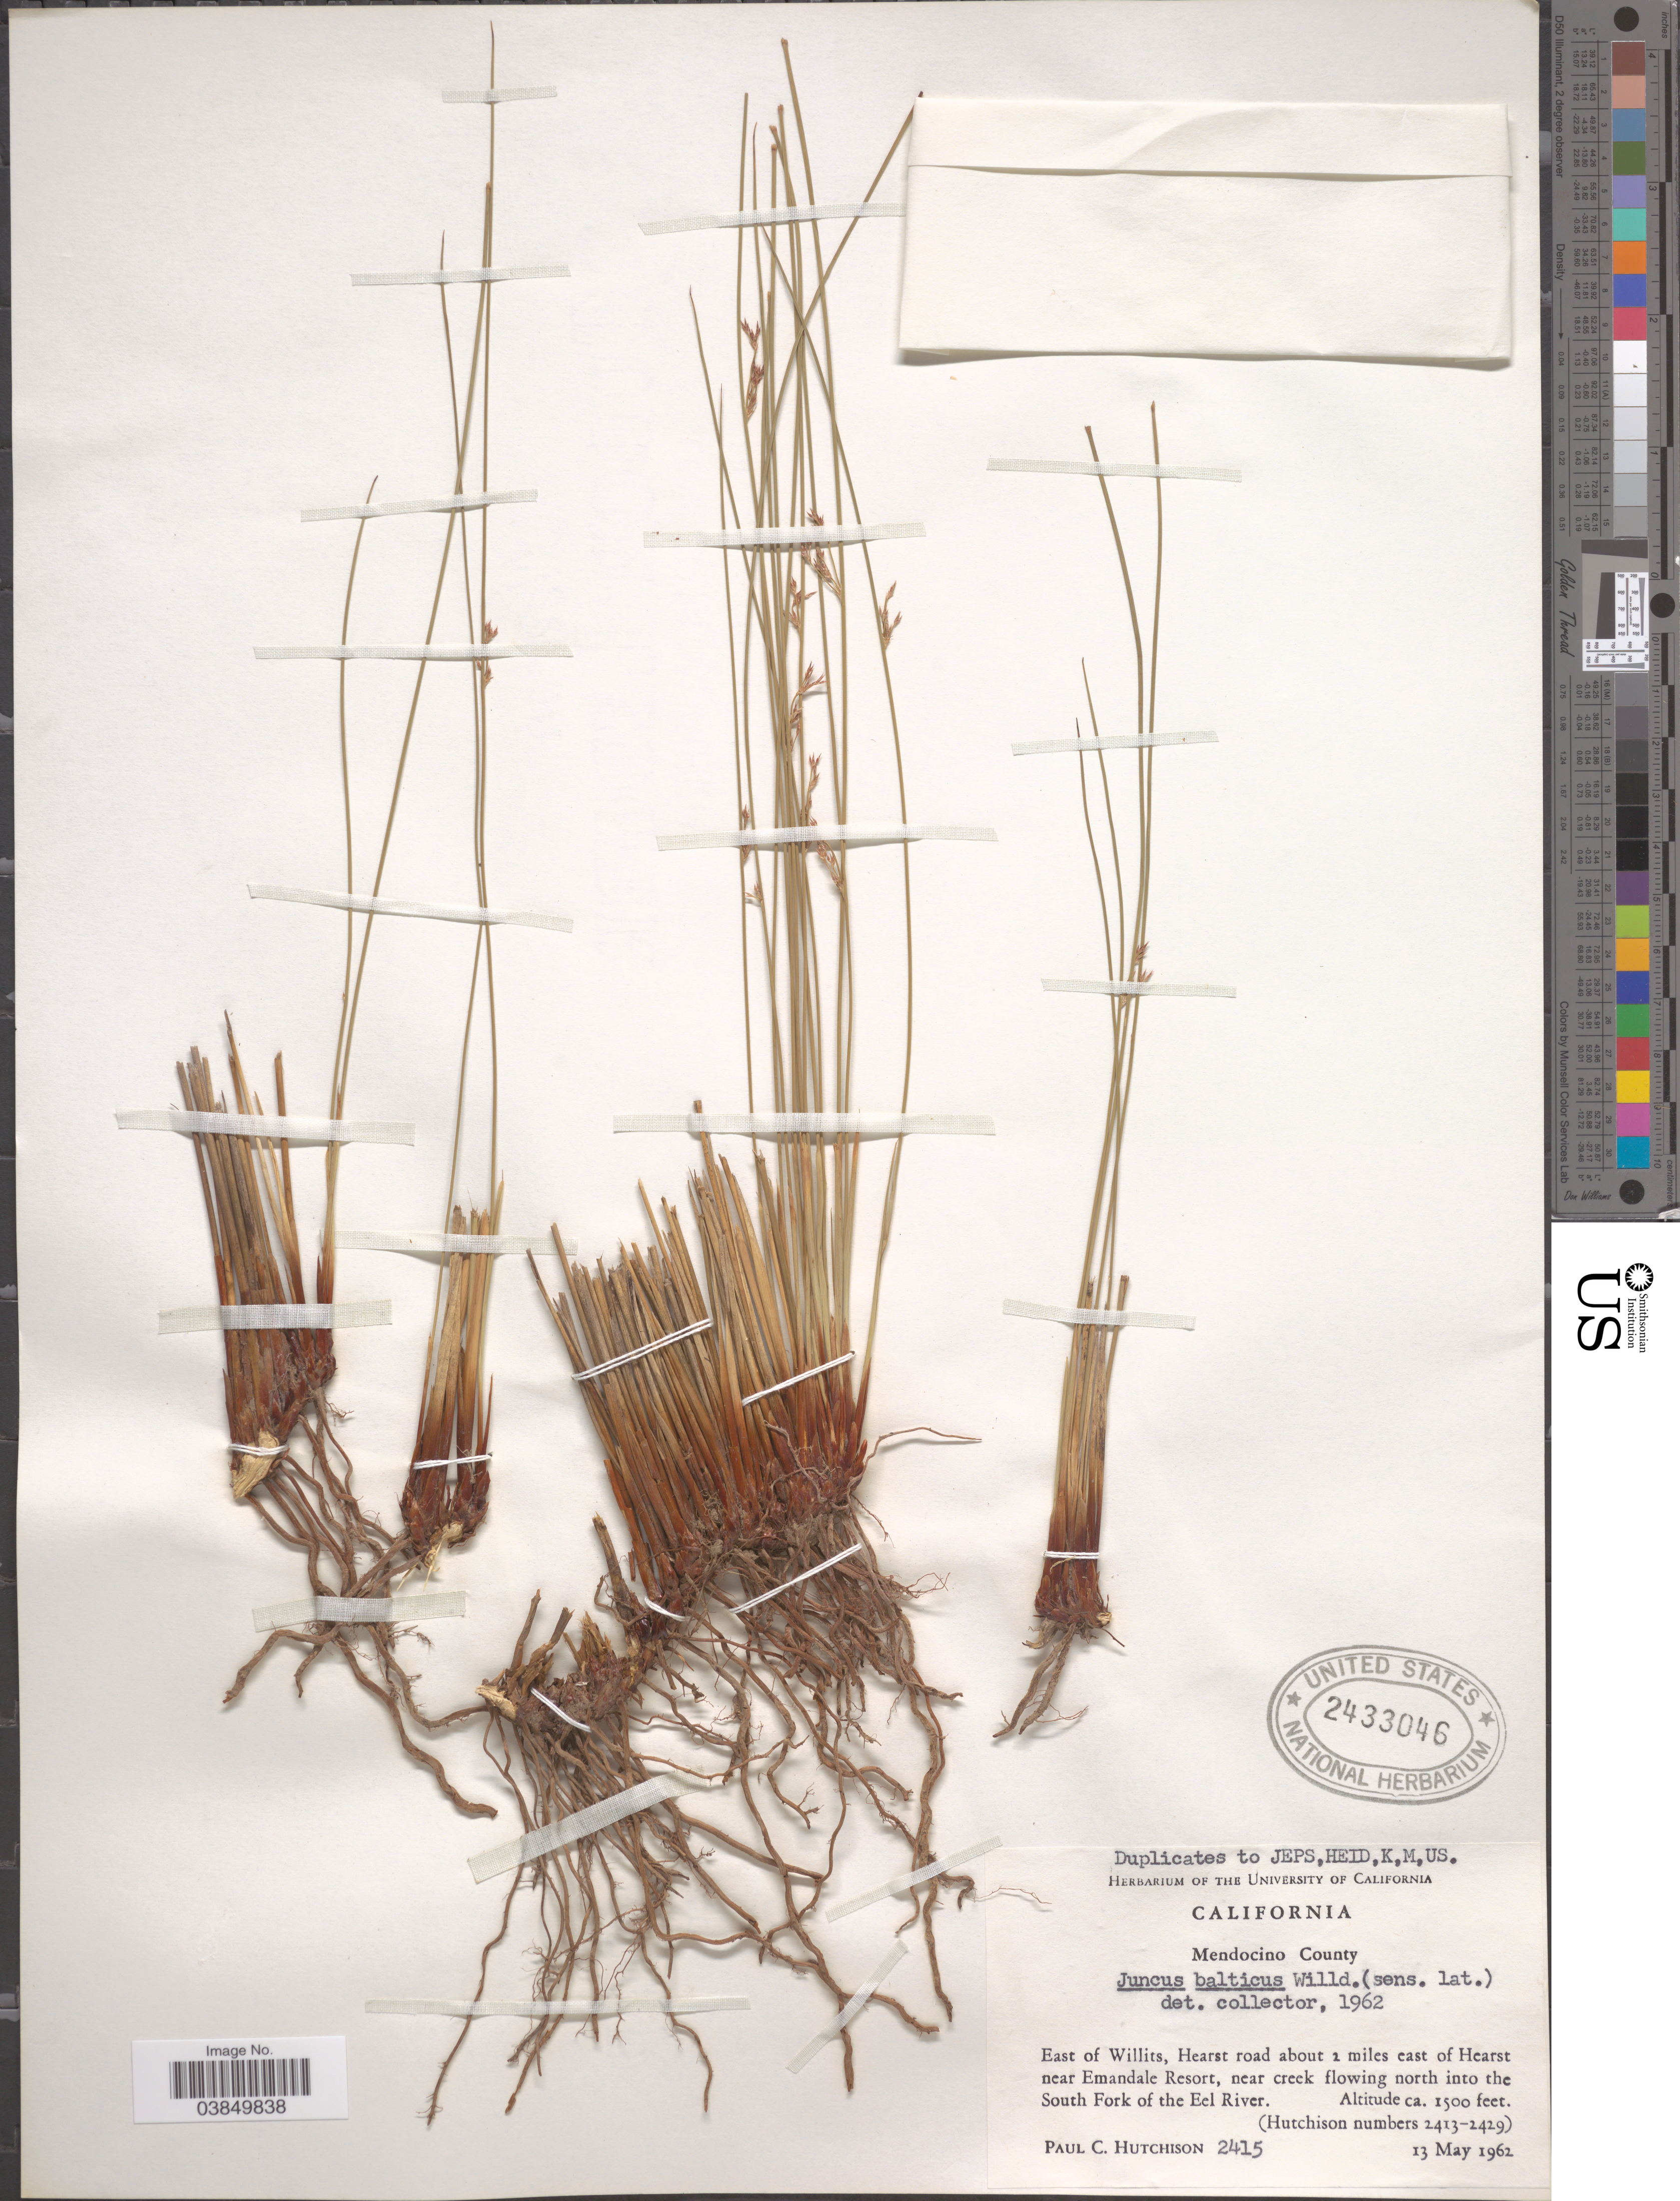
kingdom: Plantae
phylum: Tracheophyta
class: Liliopsida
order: Poales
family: Juncaceae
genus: Juncus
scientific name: Juncus balticus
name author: Willd.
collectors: P. C. Hutchison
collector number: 2415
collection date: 1962-05-13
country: United States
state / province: California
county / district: Mendocino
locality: Mendocino County. East of Willits, Hearst road about 2 miles east of Hearst near Emandale Resort, near creek flowing north into the South Fork of the Eel River.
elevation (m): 457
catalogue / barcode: US 2433046